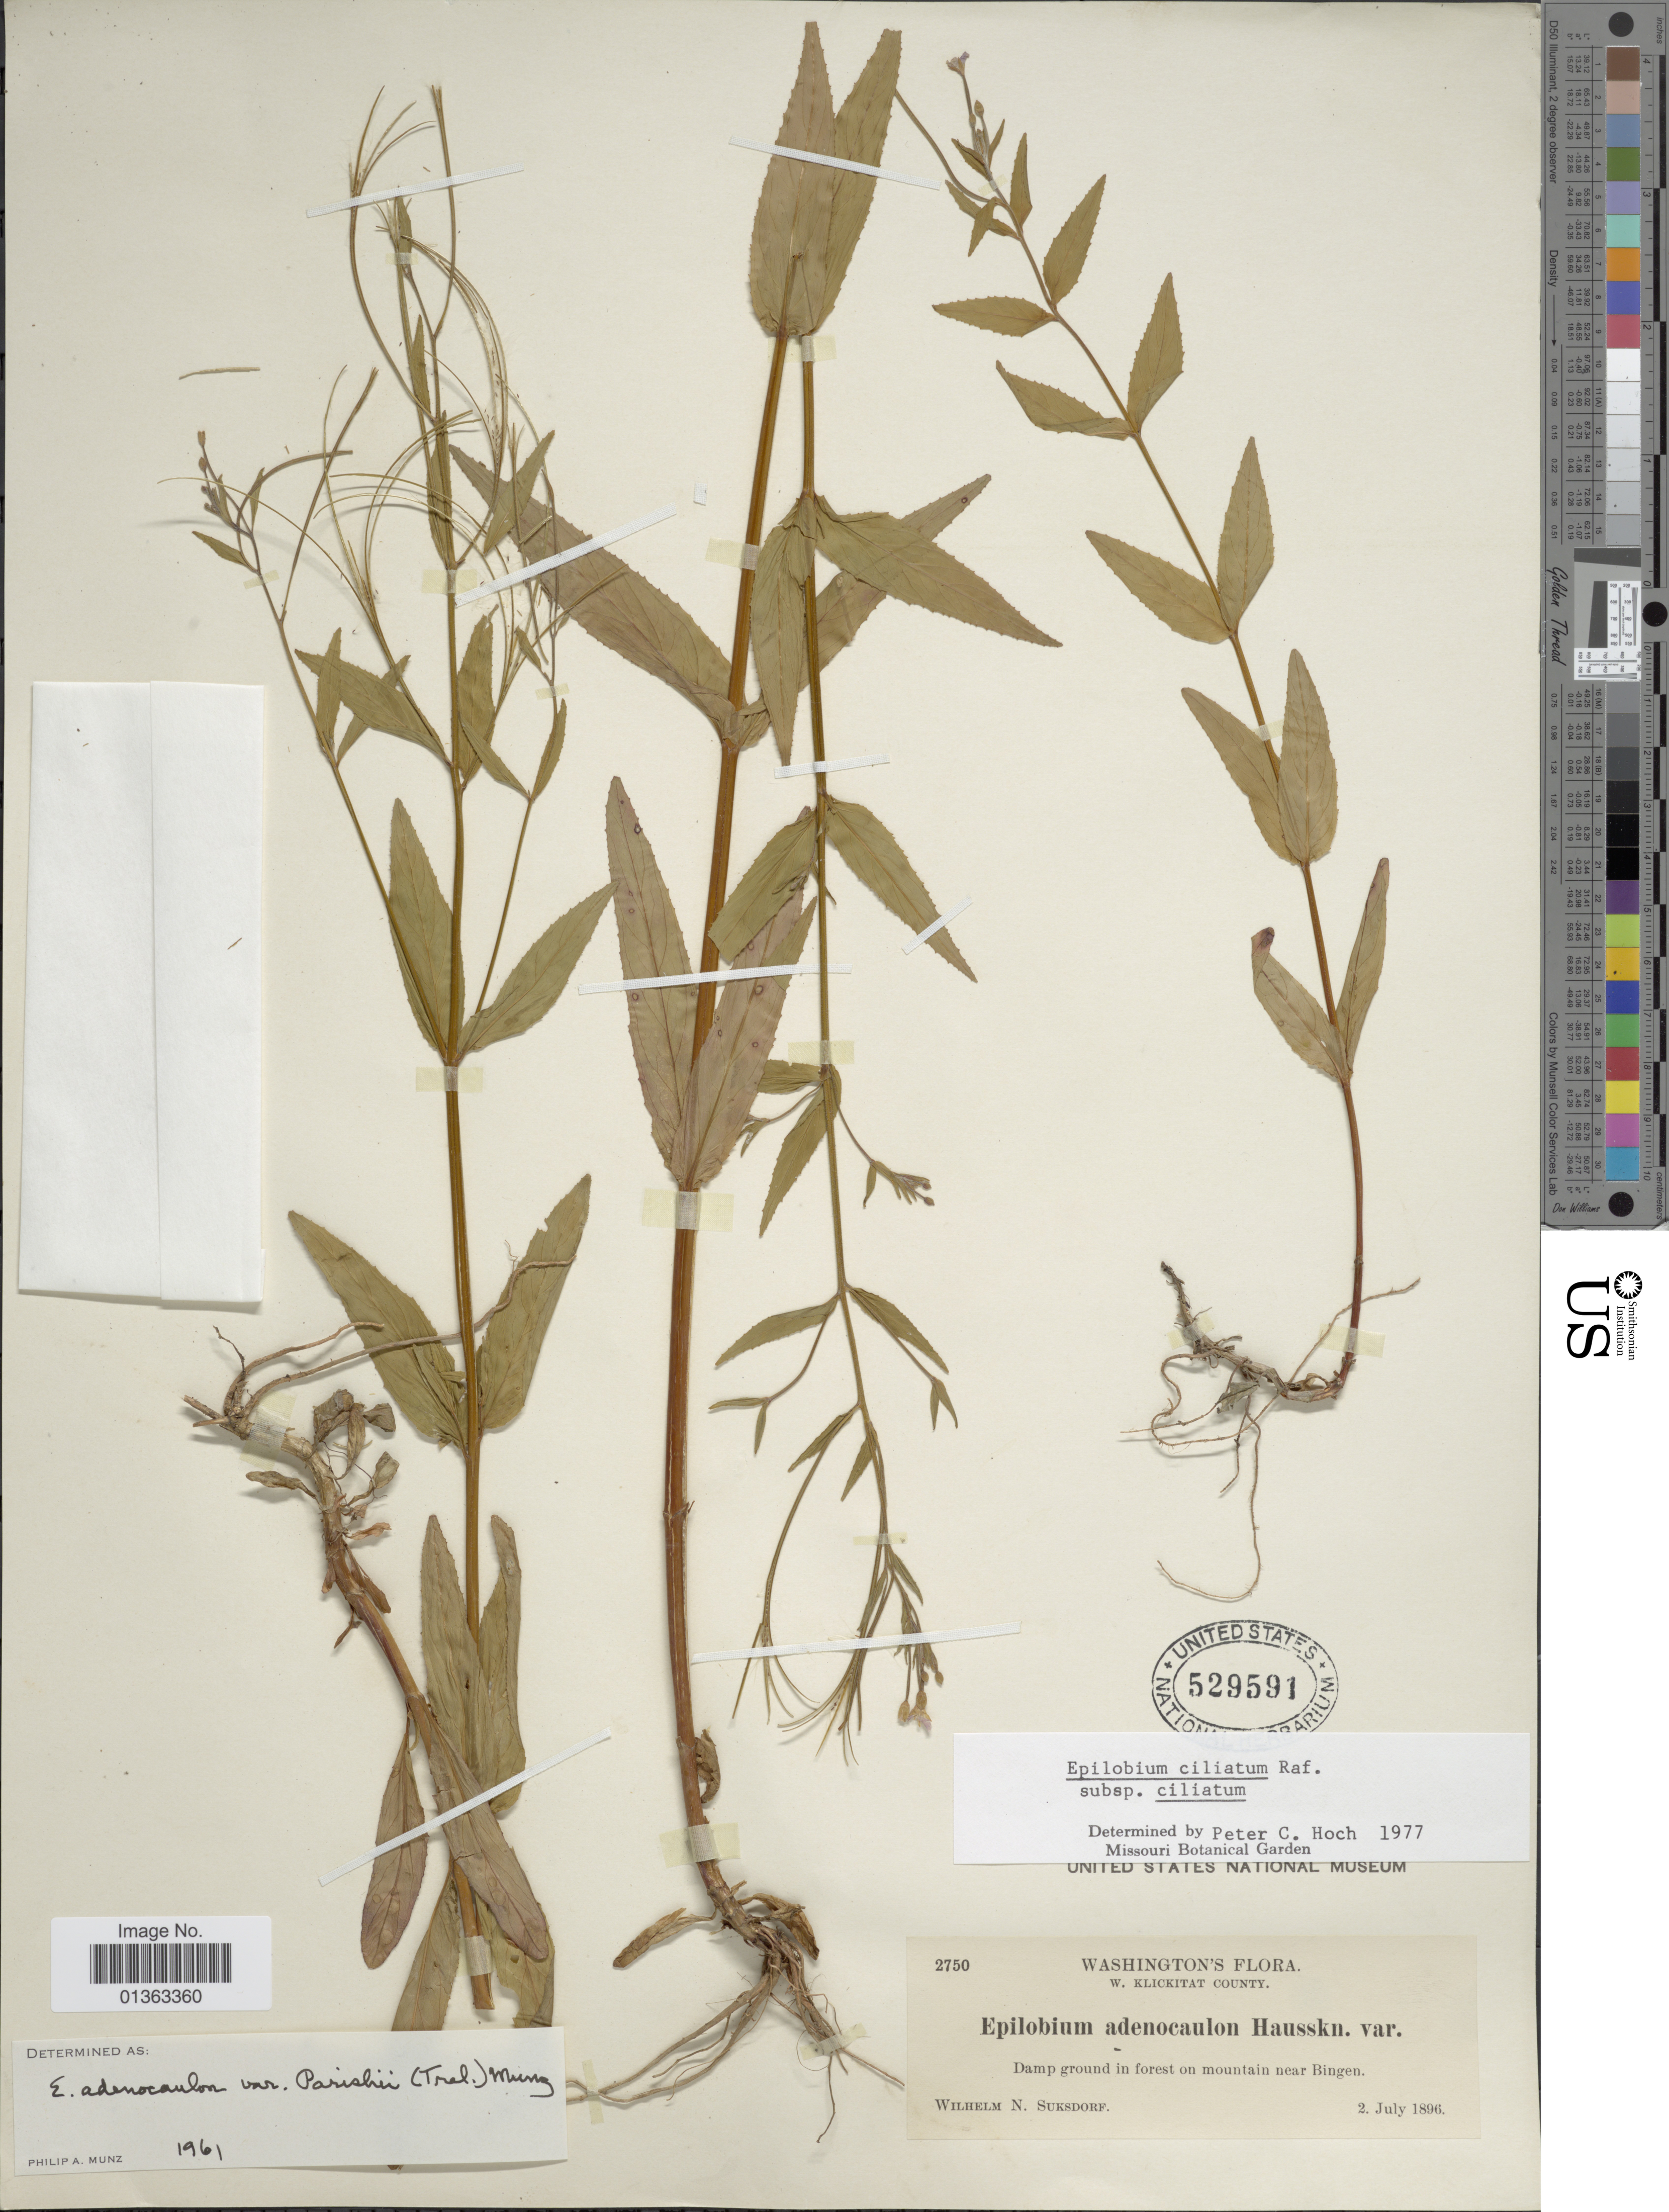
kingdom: Plantae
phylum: Tracheophyta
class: Magnoliopsida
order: Myrtales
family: Onagraceae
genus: Epilobium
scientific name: Epilobium ciliatum subsp. ciliatum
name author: Raf.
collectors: W. N. Suksdorf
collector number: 2750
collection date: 1896-07-02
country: United States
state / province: Washington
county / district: Klickitat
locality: W. Klickitat County. Damp ground in forest on mountain near Bingen.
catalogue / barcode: US 529591